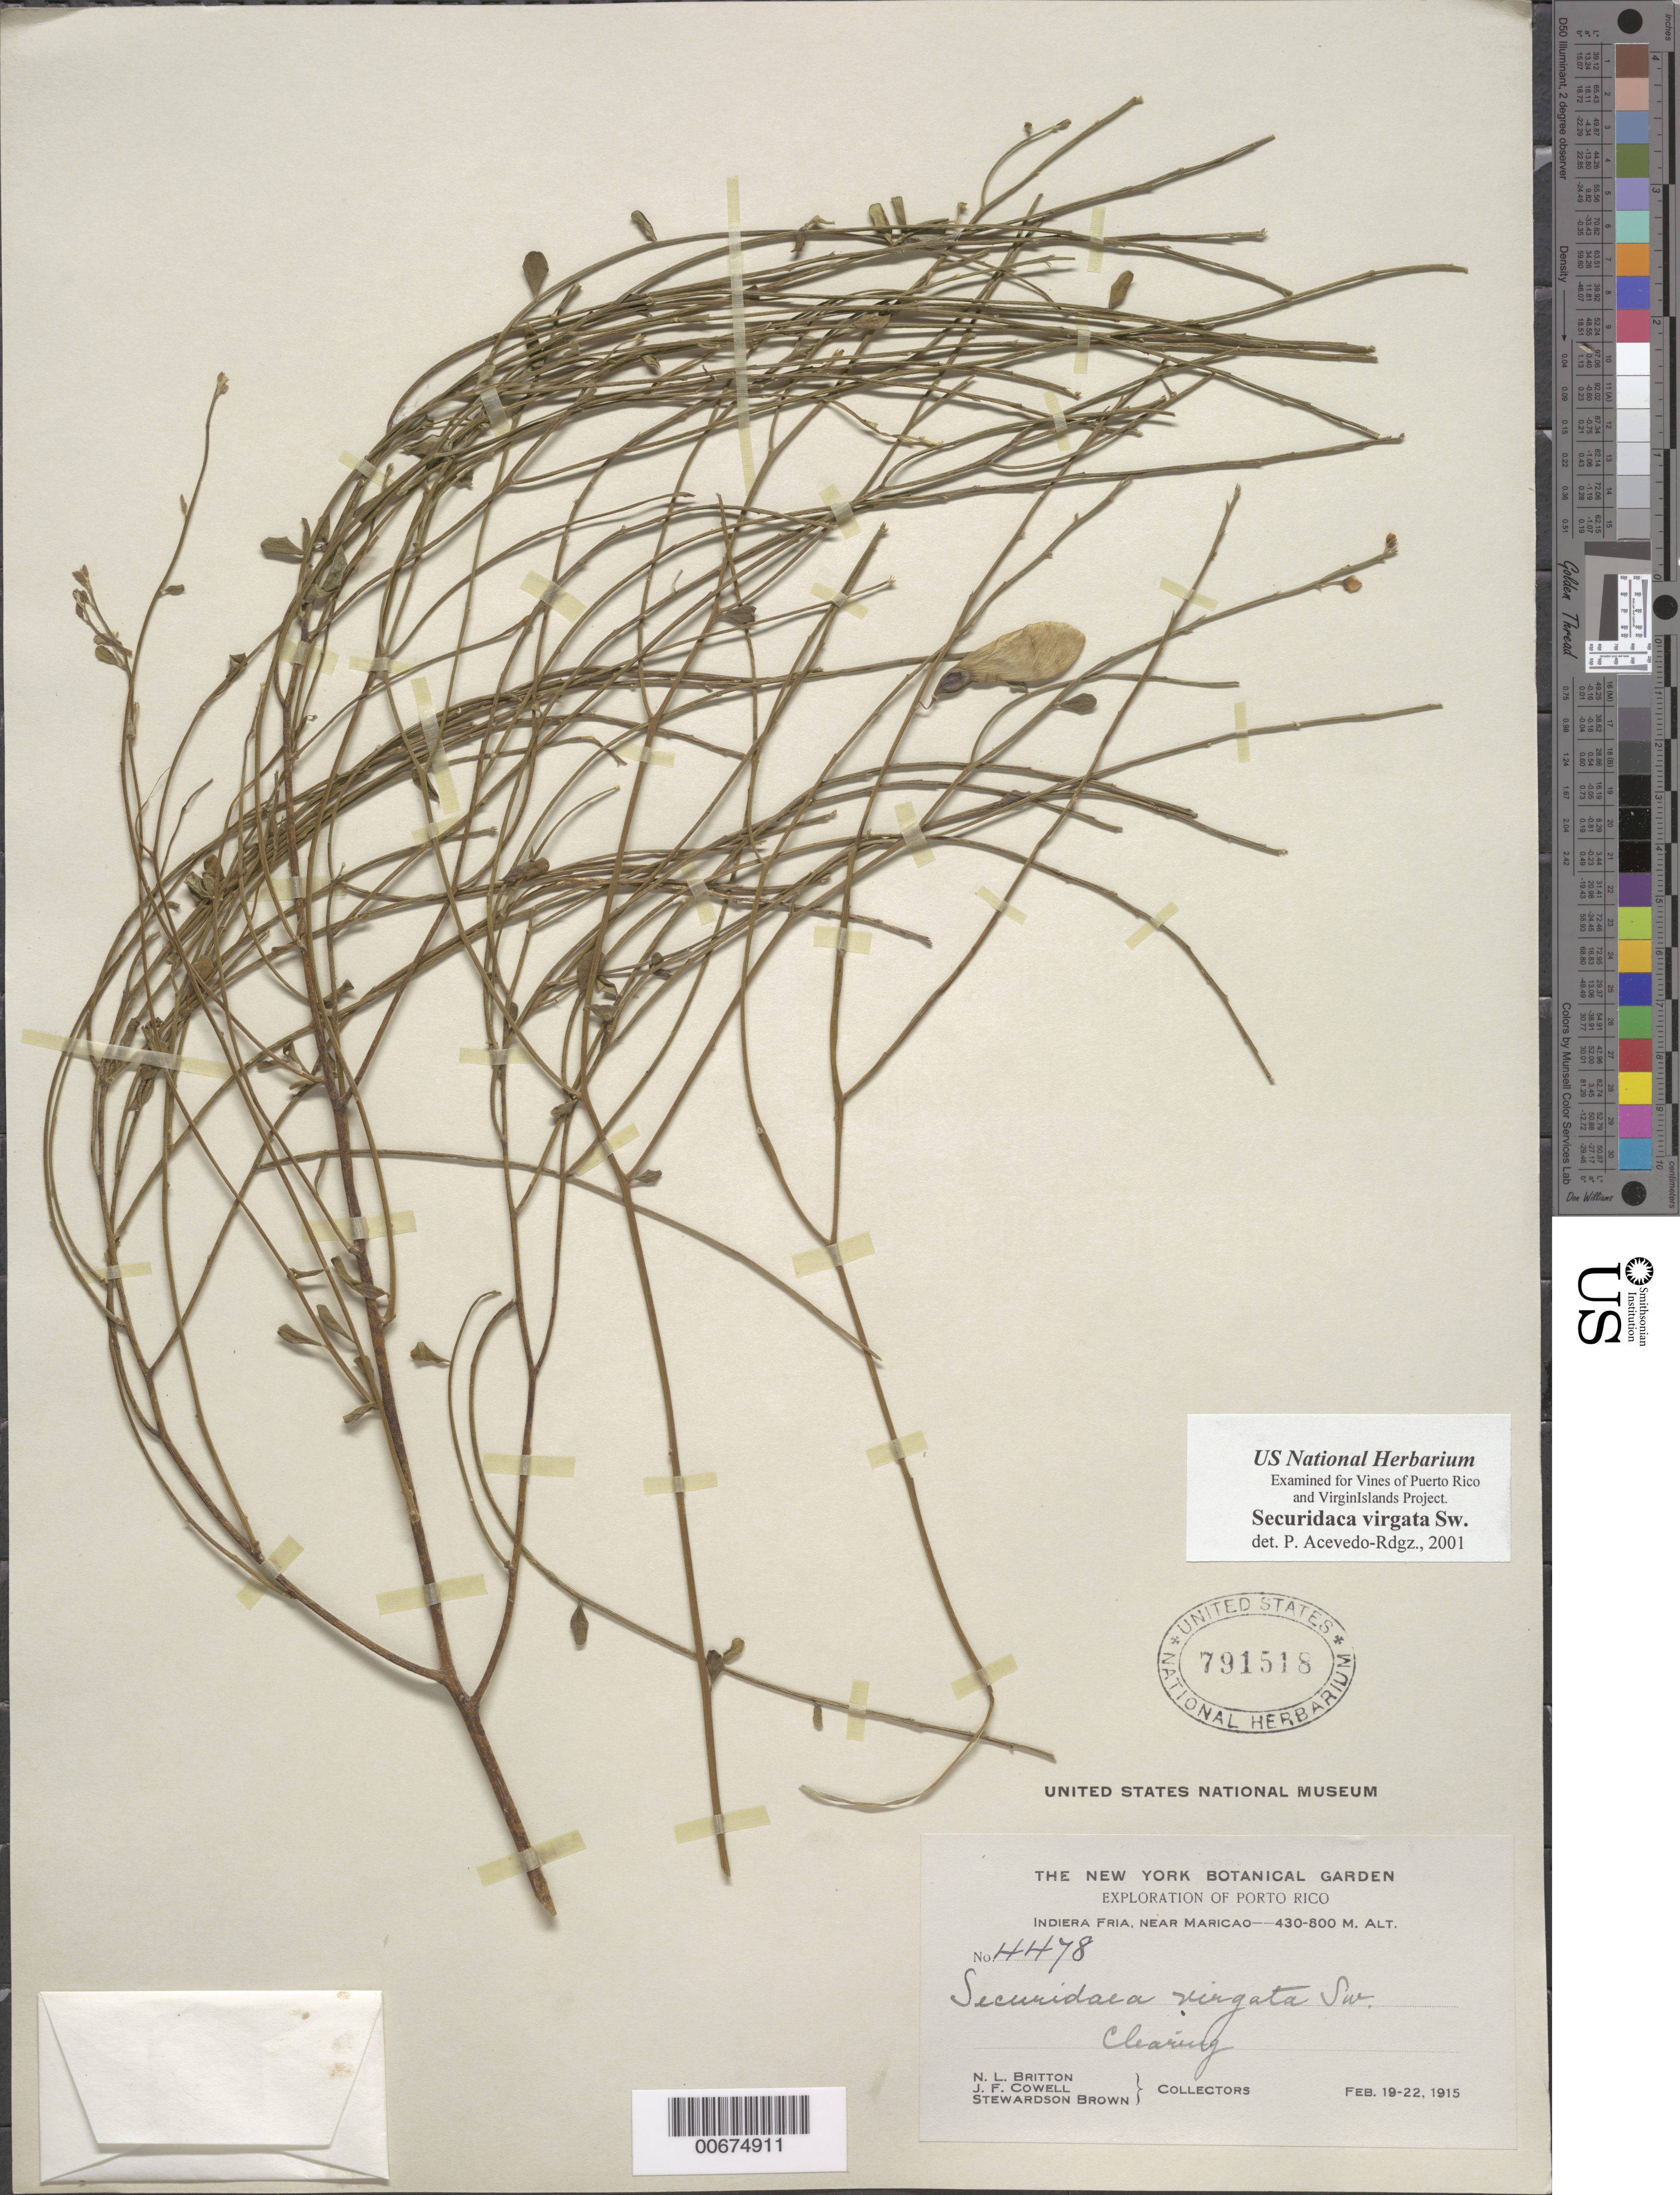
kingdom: Plantae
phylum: Tracheophyta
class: Magnoliopsida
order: Fabales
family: Polygalaceae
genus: Securidaca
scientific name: Securidaca virgata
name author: Sw.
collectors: N. Britton & et al.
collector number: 4478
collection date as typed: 19 Feb 1915 to 22 Feb 1915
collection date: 1915-02-19/1915-02-22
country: Puerto Rico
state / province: Maricao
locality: Indiera Fria, near Maricao. Clearing.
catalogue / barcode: US 791518